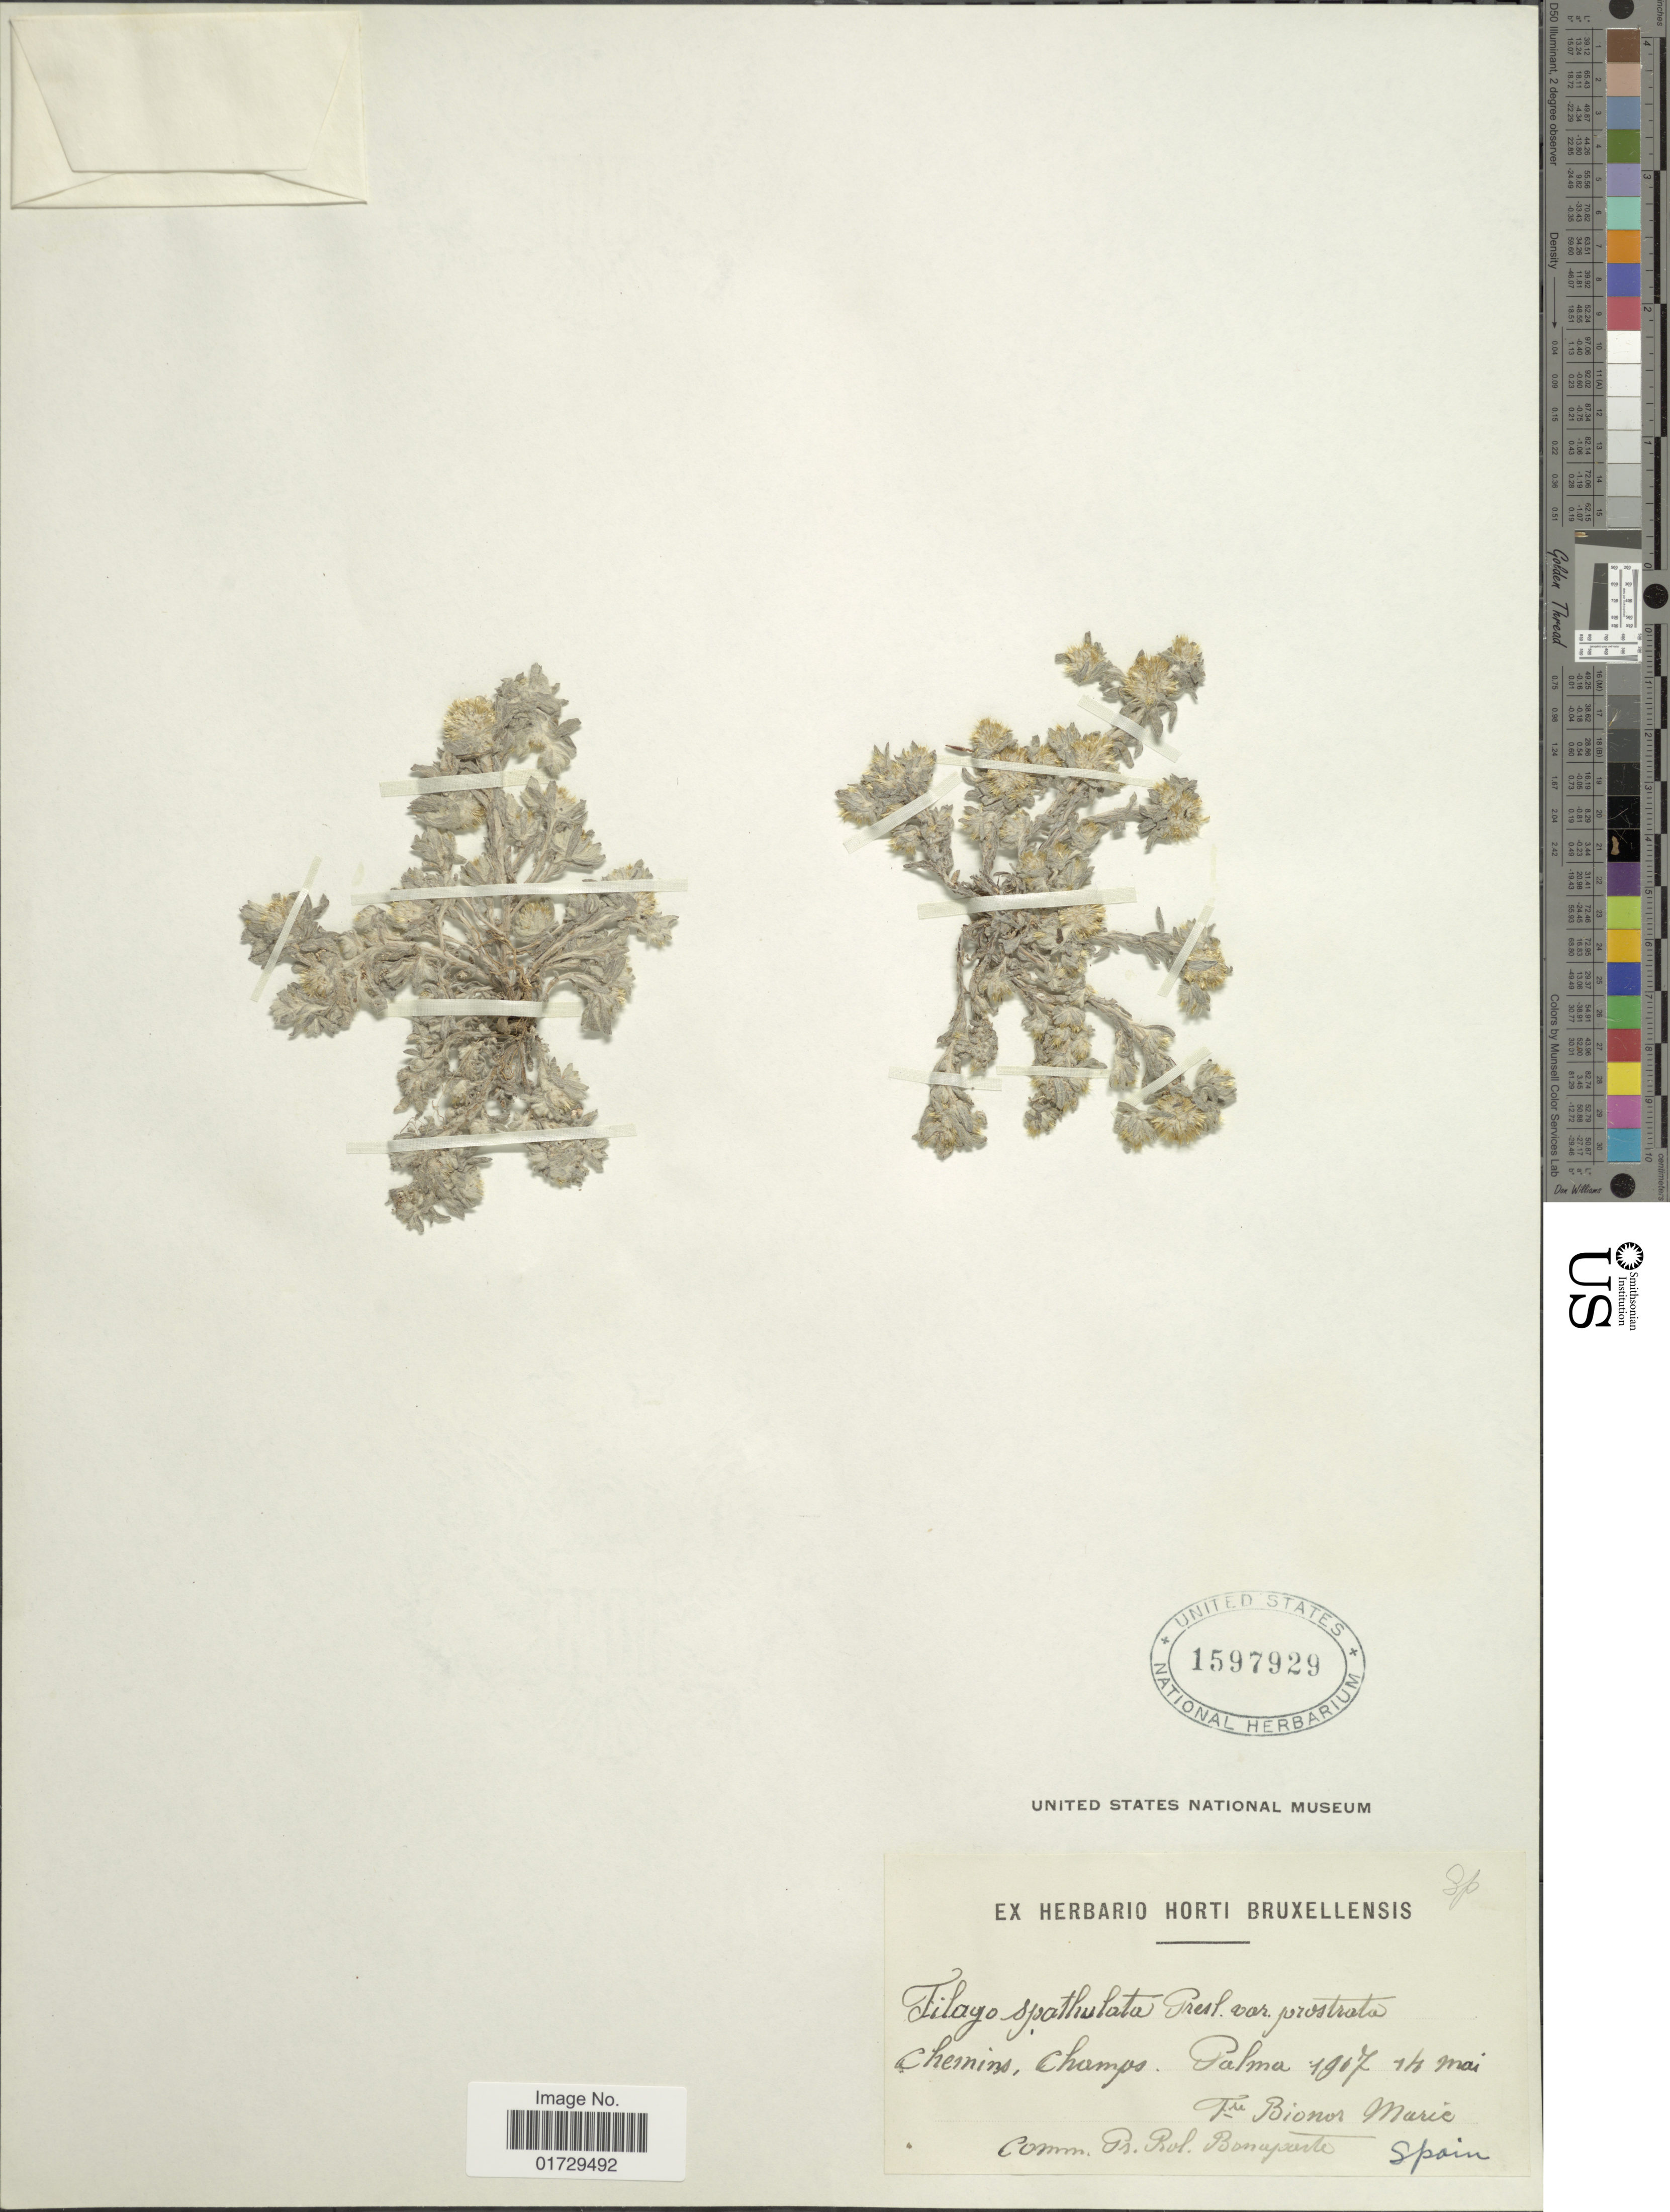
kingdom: Plantae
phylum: Tracheophyta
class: Magnoliopsida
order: Asterales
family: Asteraceae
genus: Filago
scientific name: Filago spathulata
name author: C. Presl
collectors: F. Bianor-Marie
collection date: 1907-05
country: Spain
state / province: Islas Baleares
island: Balearic Is.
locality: Chemino, Champs, Palma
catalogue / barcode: US 1597929